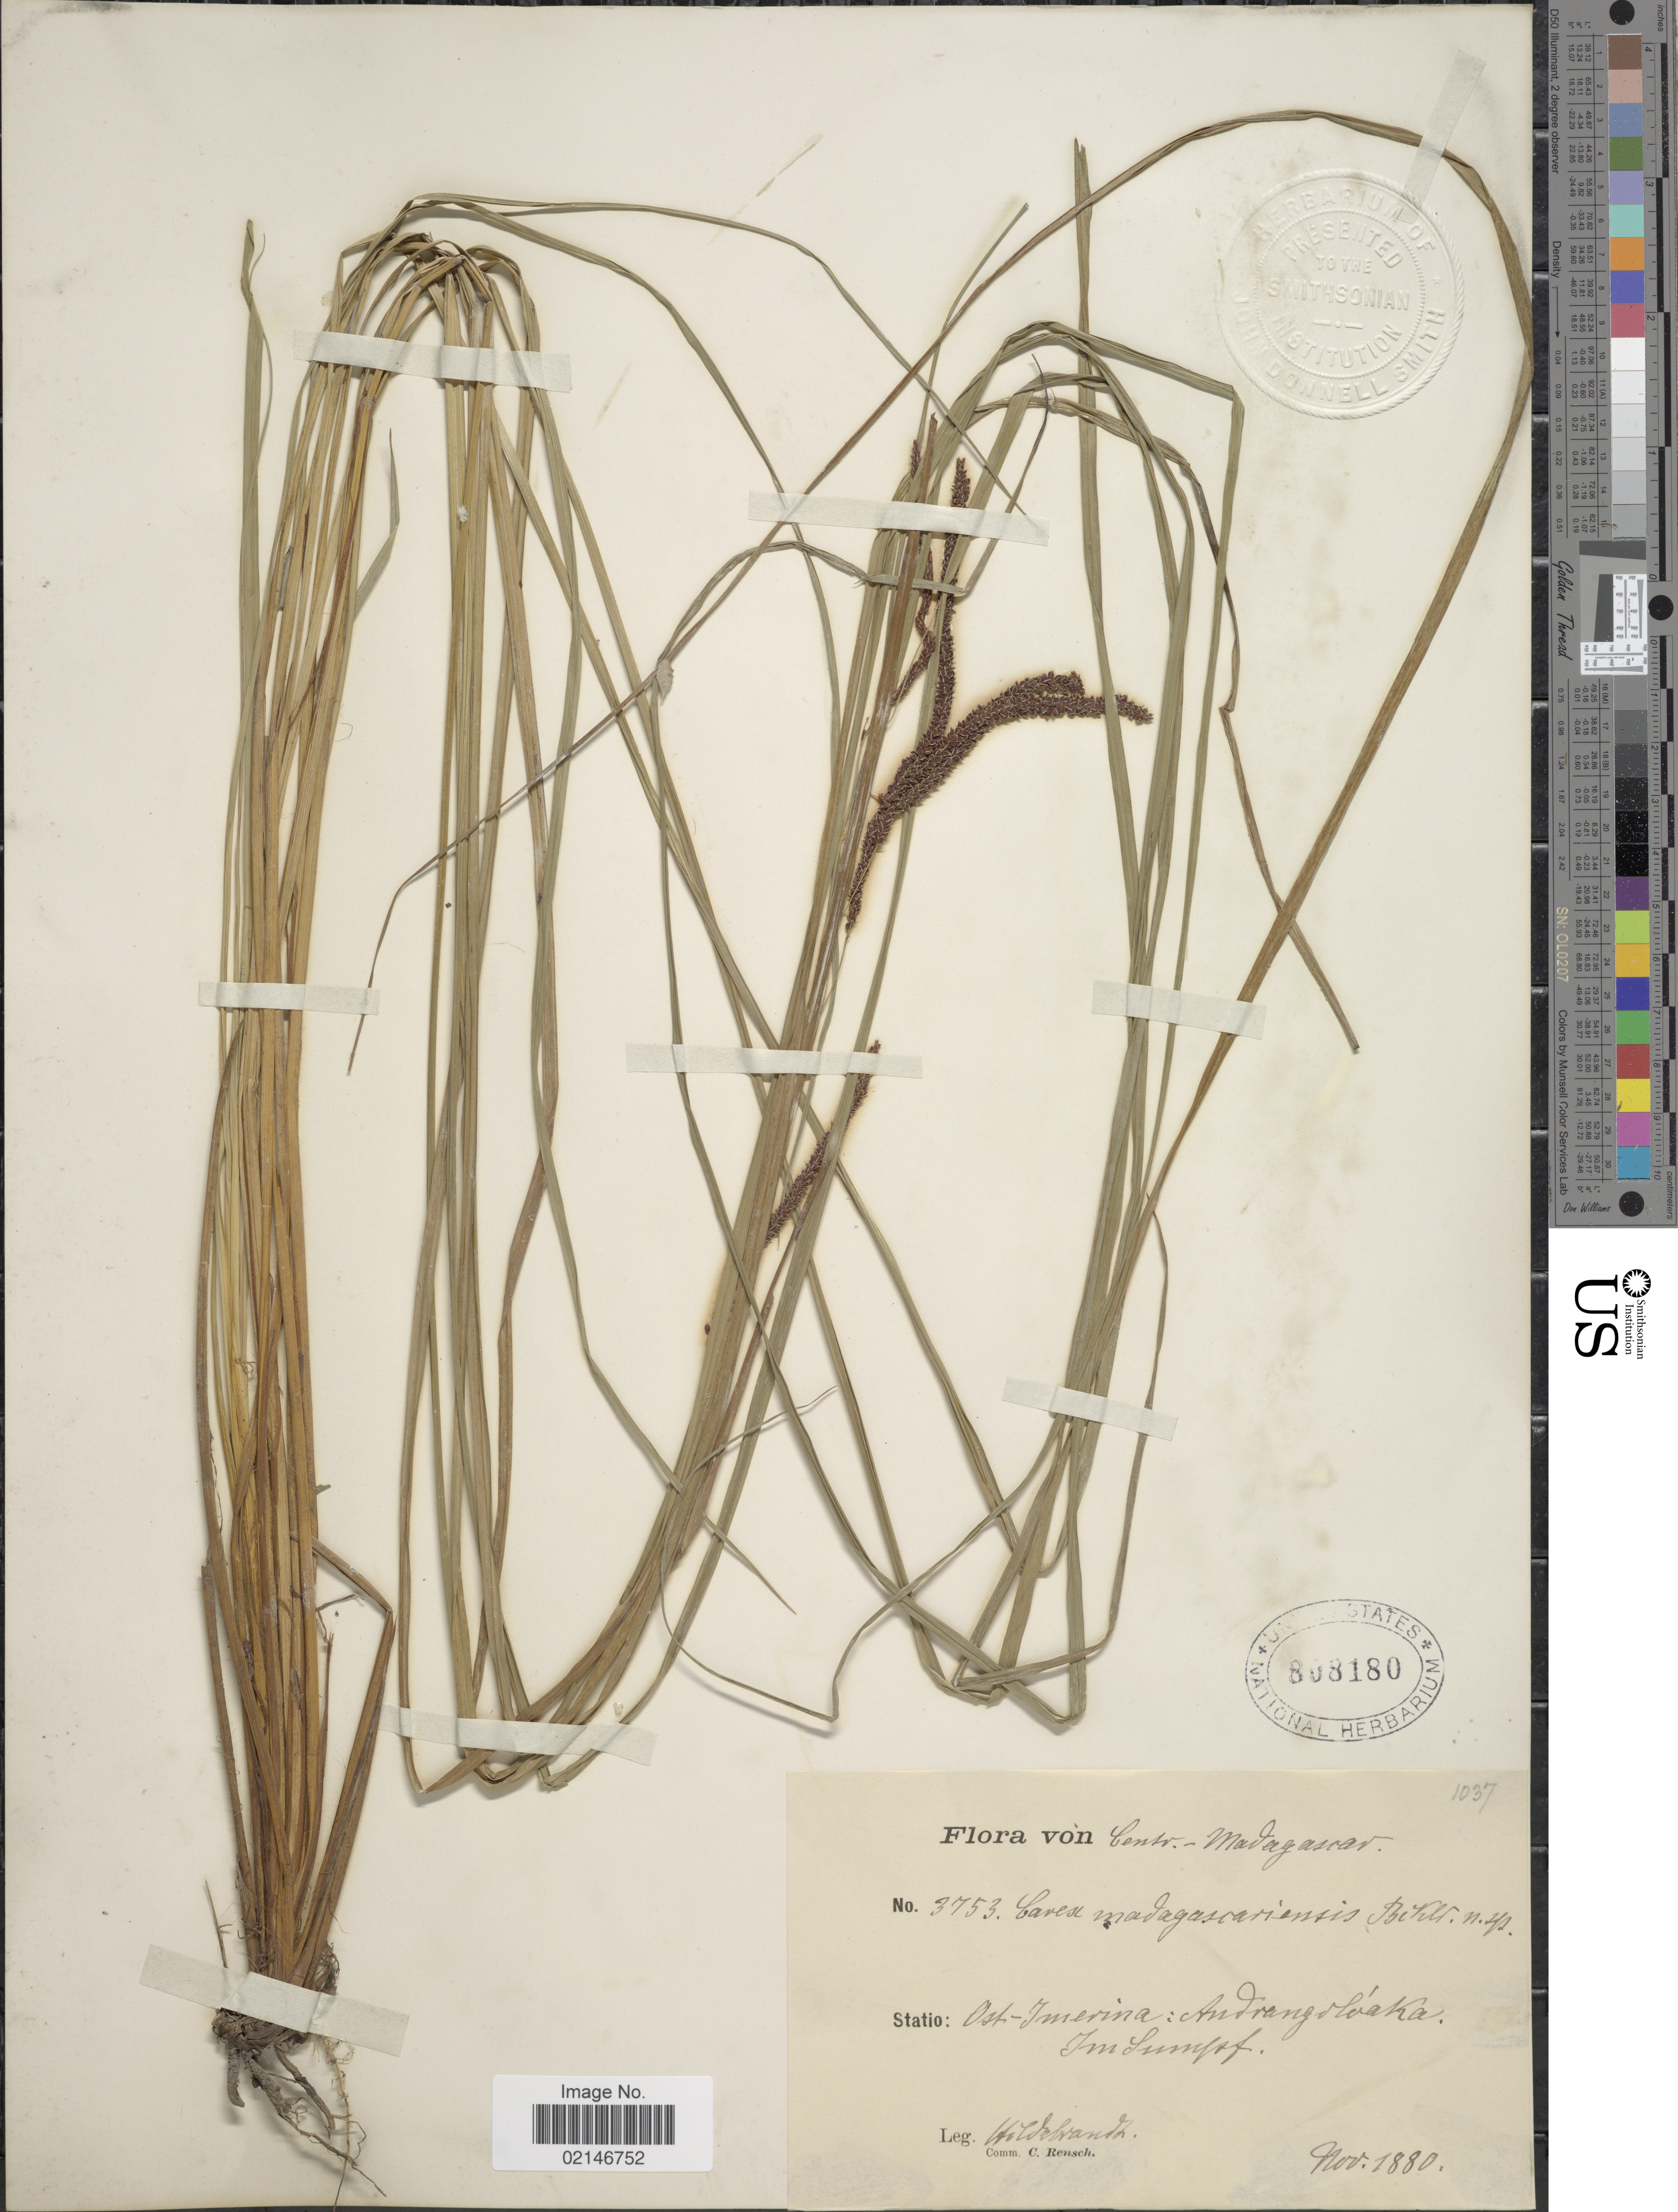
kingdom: Plantae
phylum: Tracheophyta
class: Liliopsida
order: Poales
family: Cyperaceae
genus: Carex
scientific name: Carex madagascariensis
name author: Boeckeler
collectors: J. Hildebrandt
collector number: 1037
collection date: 1880-11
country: Madagascar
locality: Centr. Madagascar, Statio: Ost-Imerina: Andrangolaoka.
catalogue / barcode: US 808180